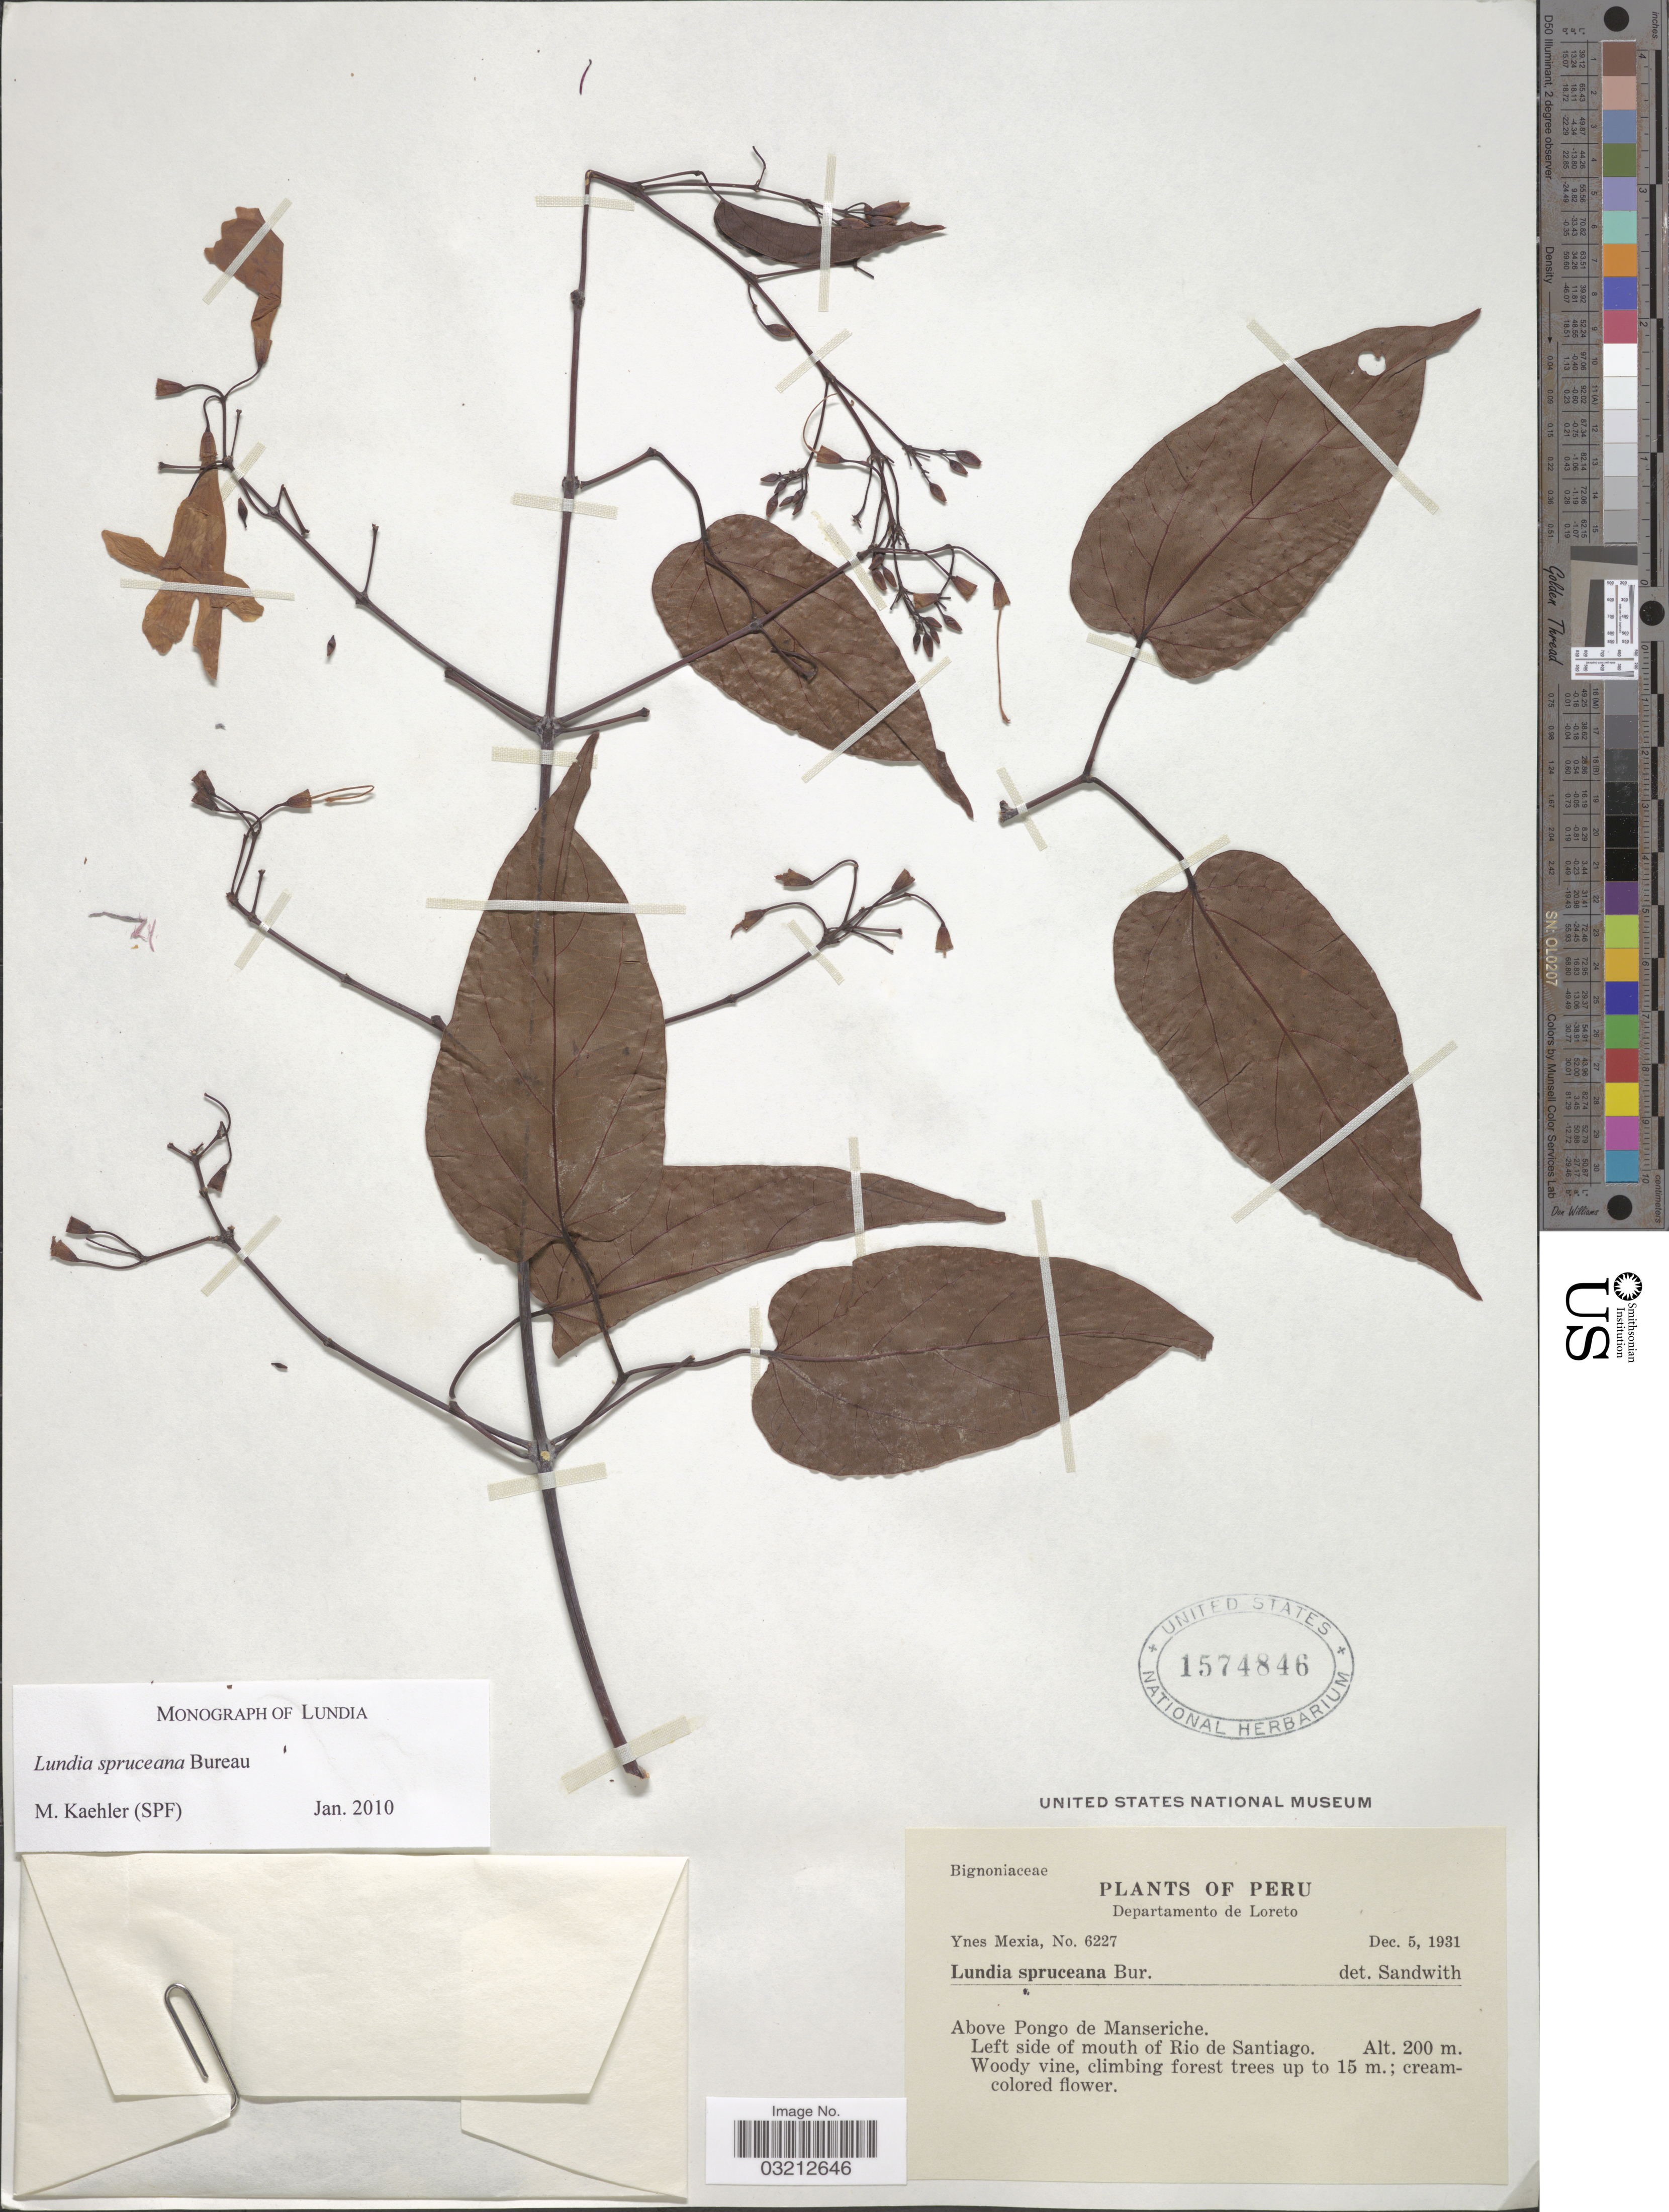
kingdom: Plantae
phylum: Tracheophyta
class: Magnoliopsida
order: Lamiales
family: Bignoniaceae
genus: Lundia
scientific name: Lundia spruceana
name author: Bureau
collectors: Y. Mexia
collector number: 6227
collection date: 1931-12-05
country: Peru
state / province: Loreto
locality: Deptartamento de Loreto. Above Pongo de Manseriche. Left side of mouth of Rio de Santiago.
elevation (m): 200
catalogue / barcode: US 1574846